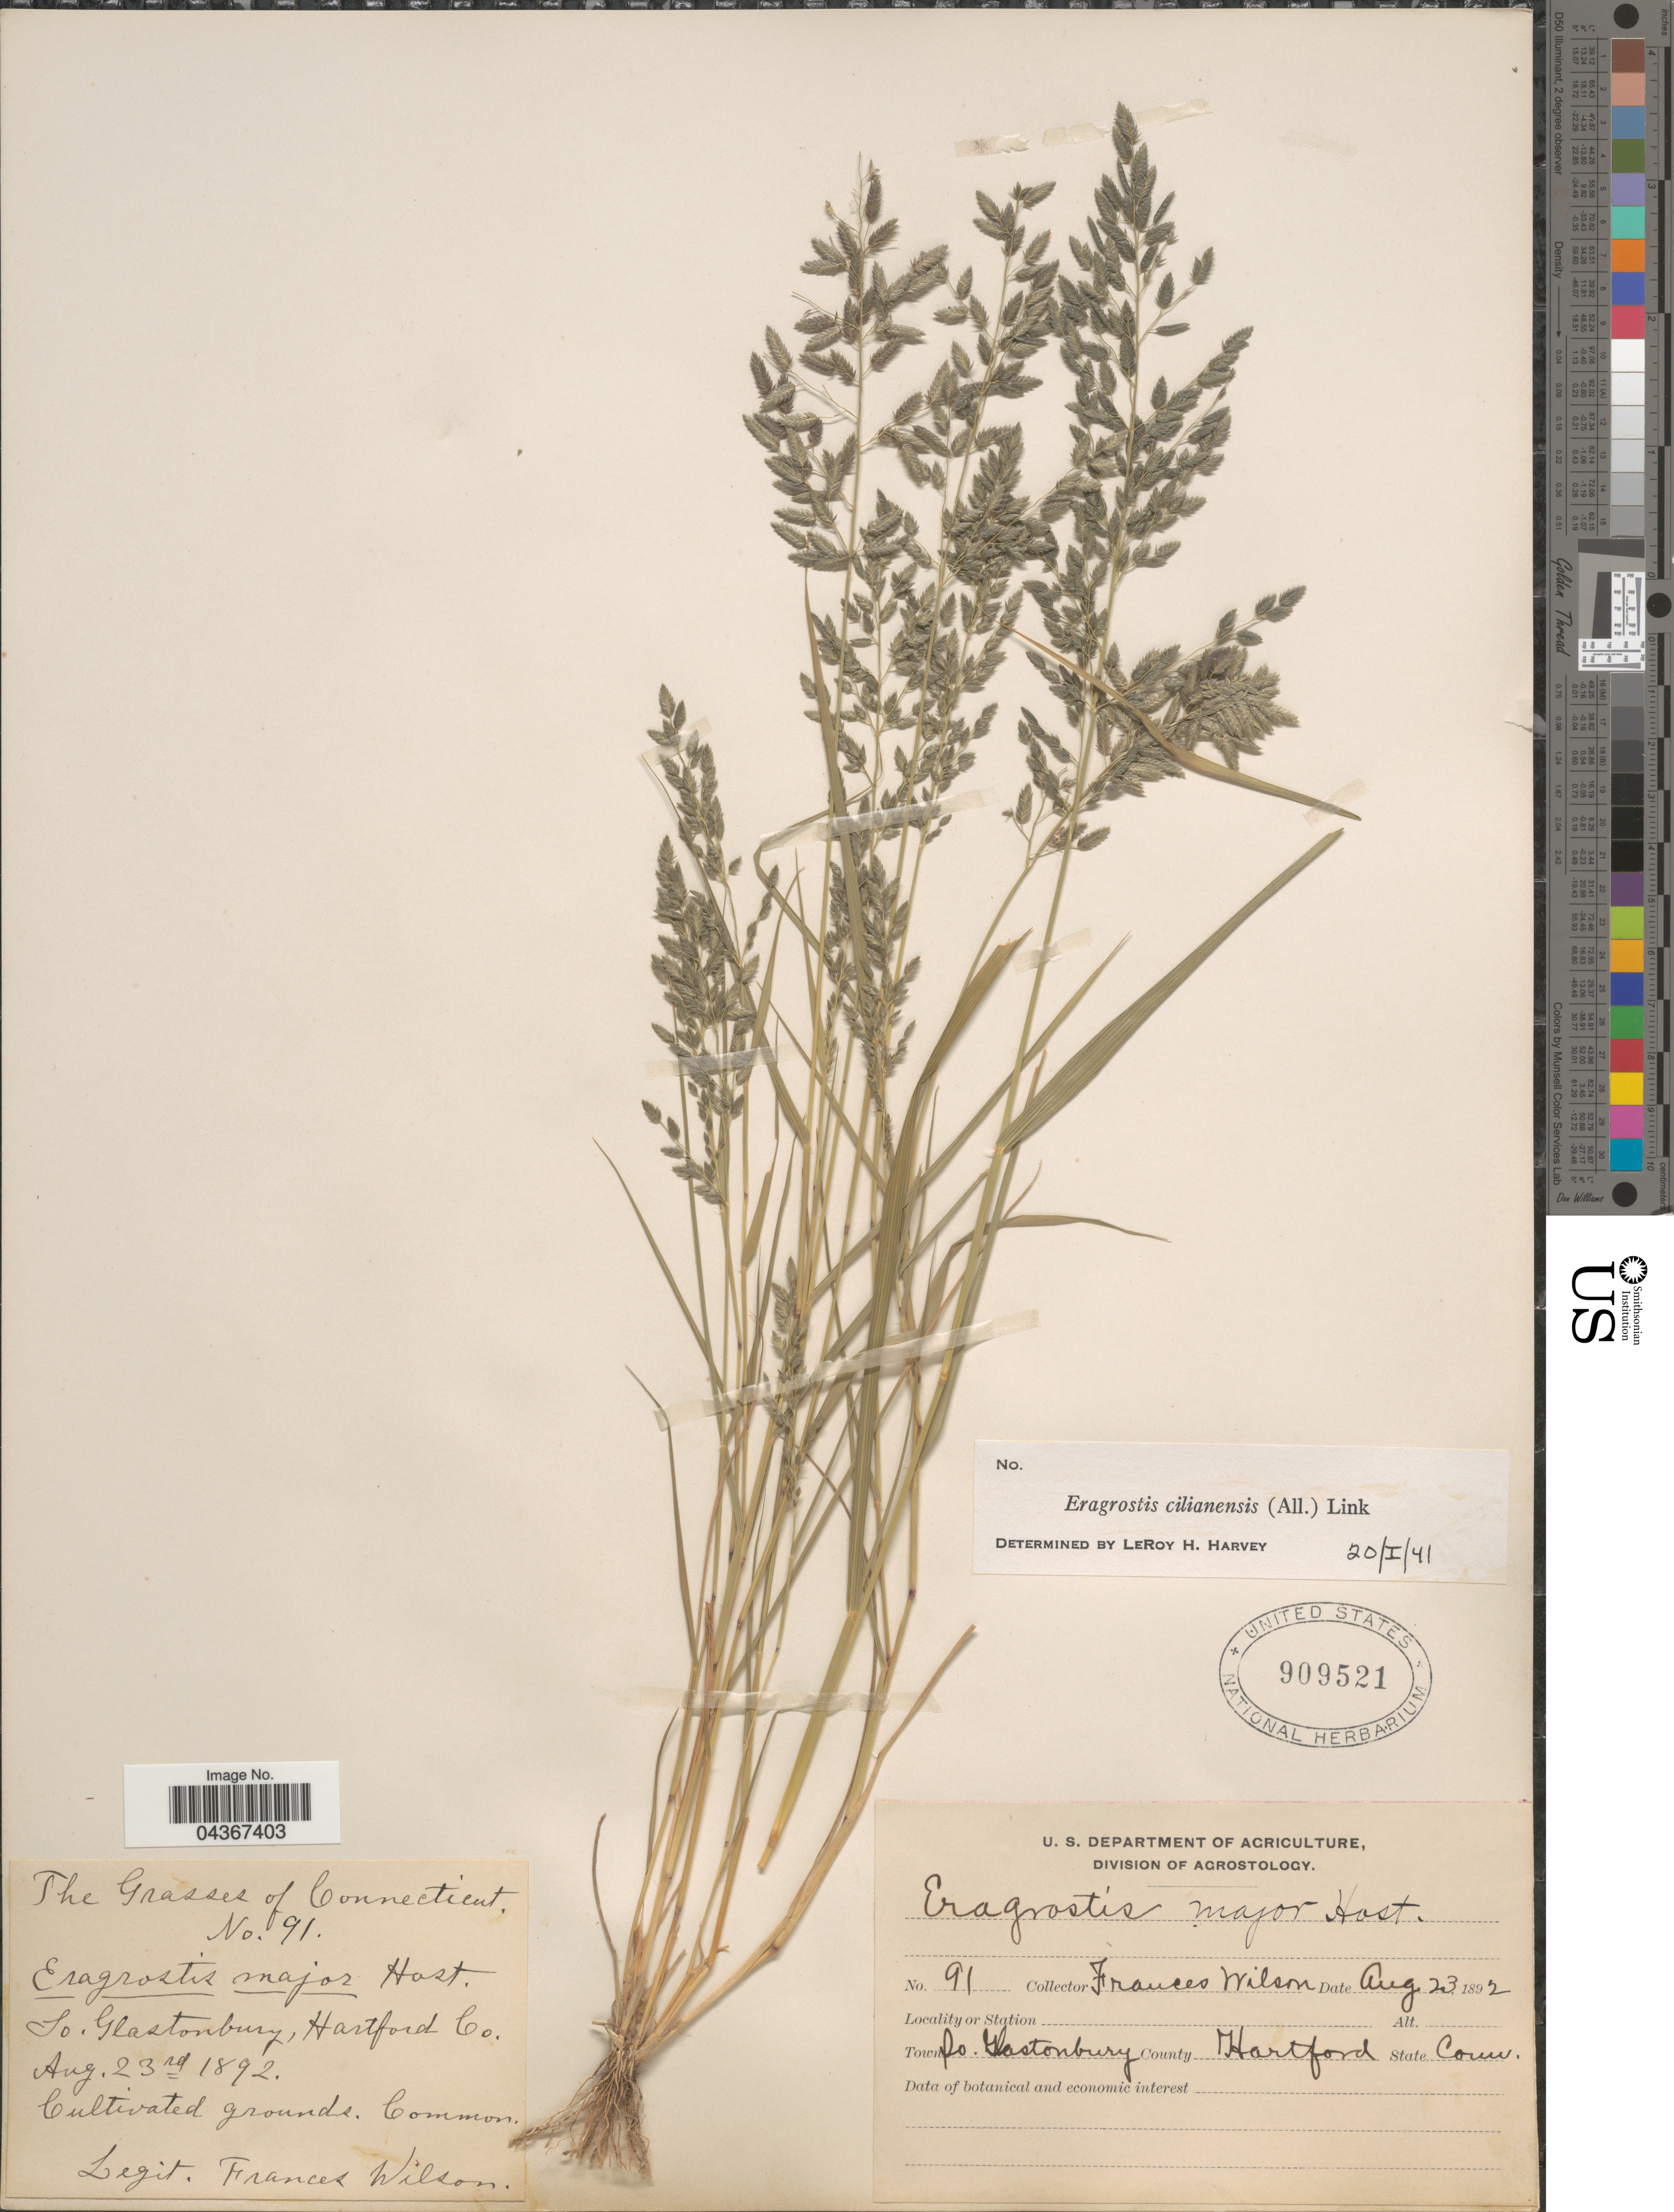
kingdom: Plantae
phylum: Tracheophyta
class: Liliopsida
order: Poales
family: Poaceae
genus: Eragrostis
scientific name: Eragrostis cilianensis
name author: (Bellardi) Vignolo ex Janch.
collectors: F. Wilson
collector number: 91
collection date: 1892-08-23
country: United States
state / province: Connecticut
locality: So. Glastonbury, Hartford Co. Cultivated grounds. Common.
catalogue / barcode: US 909521